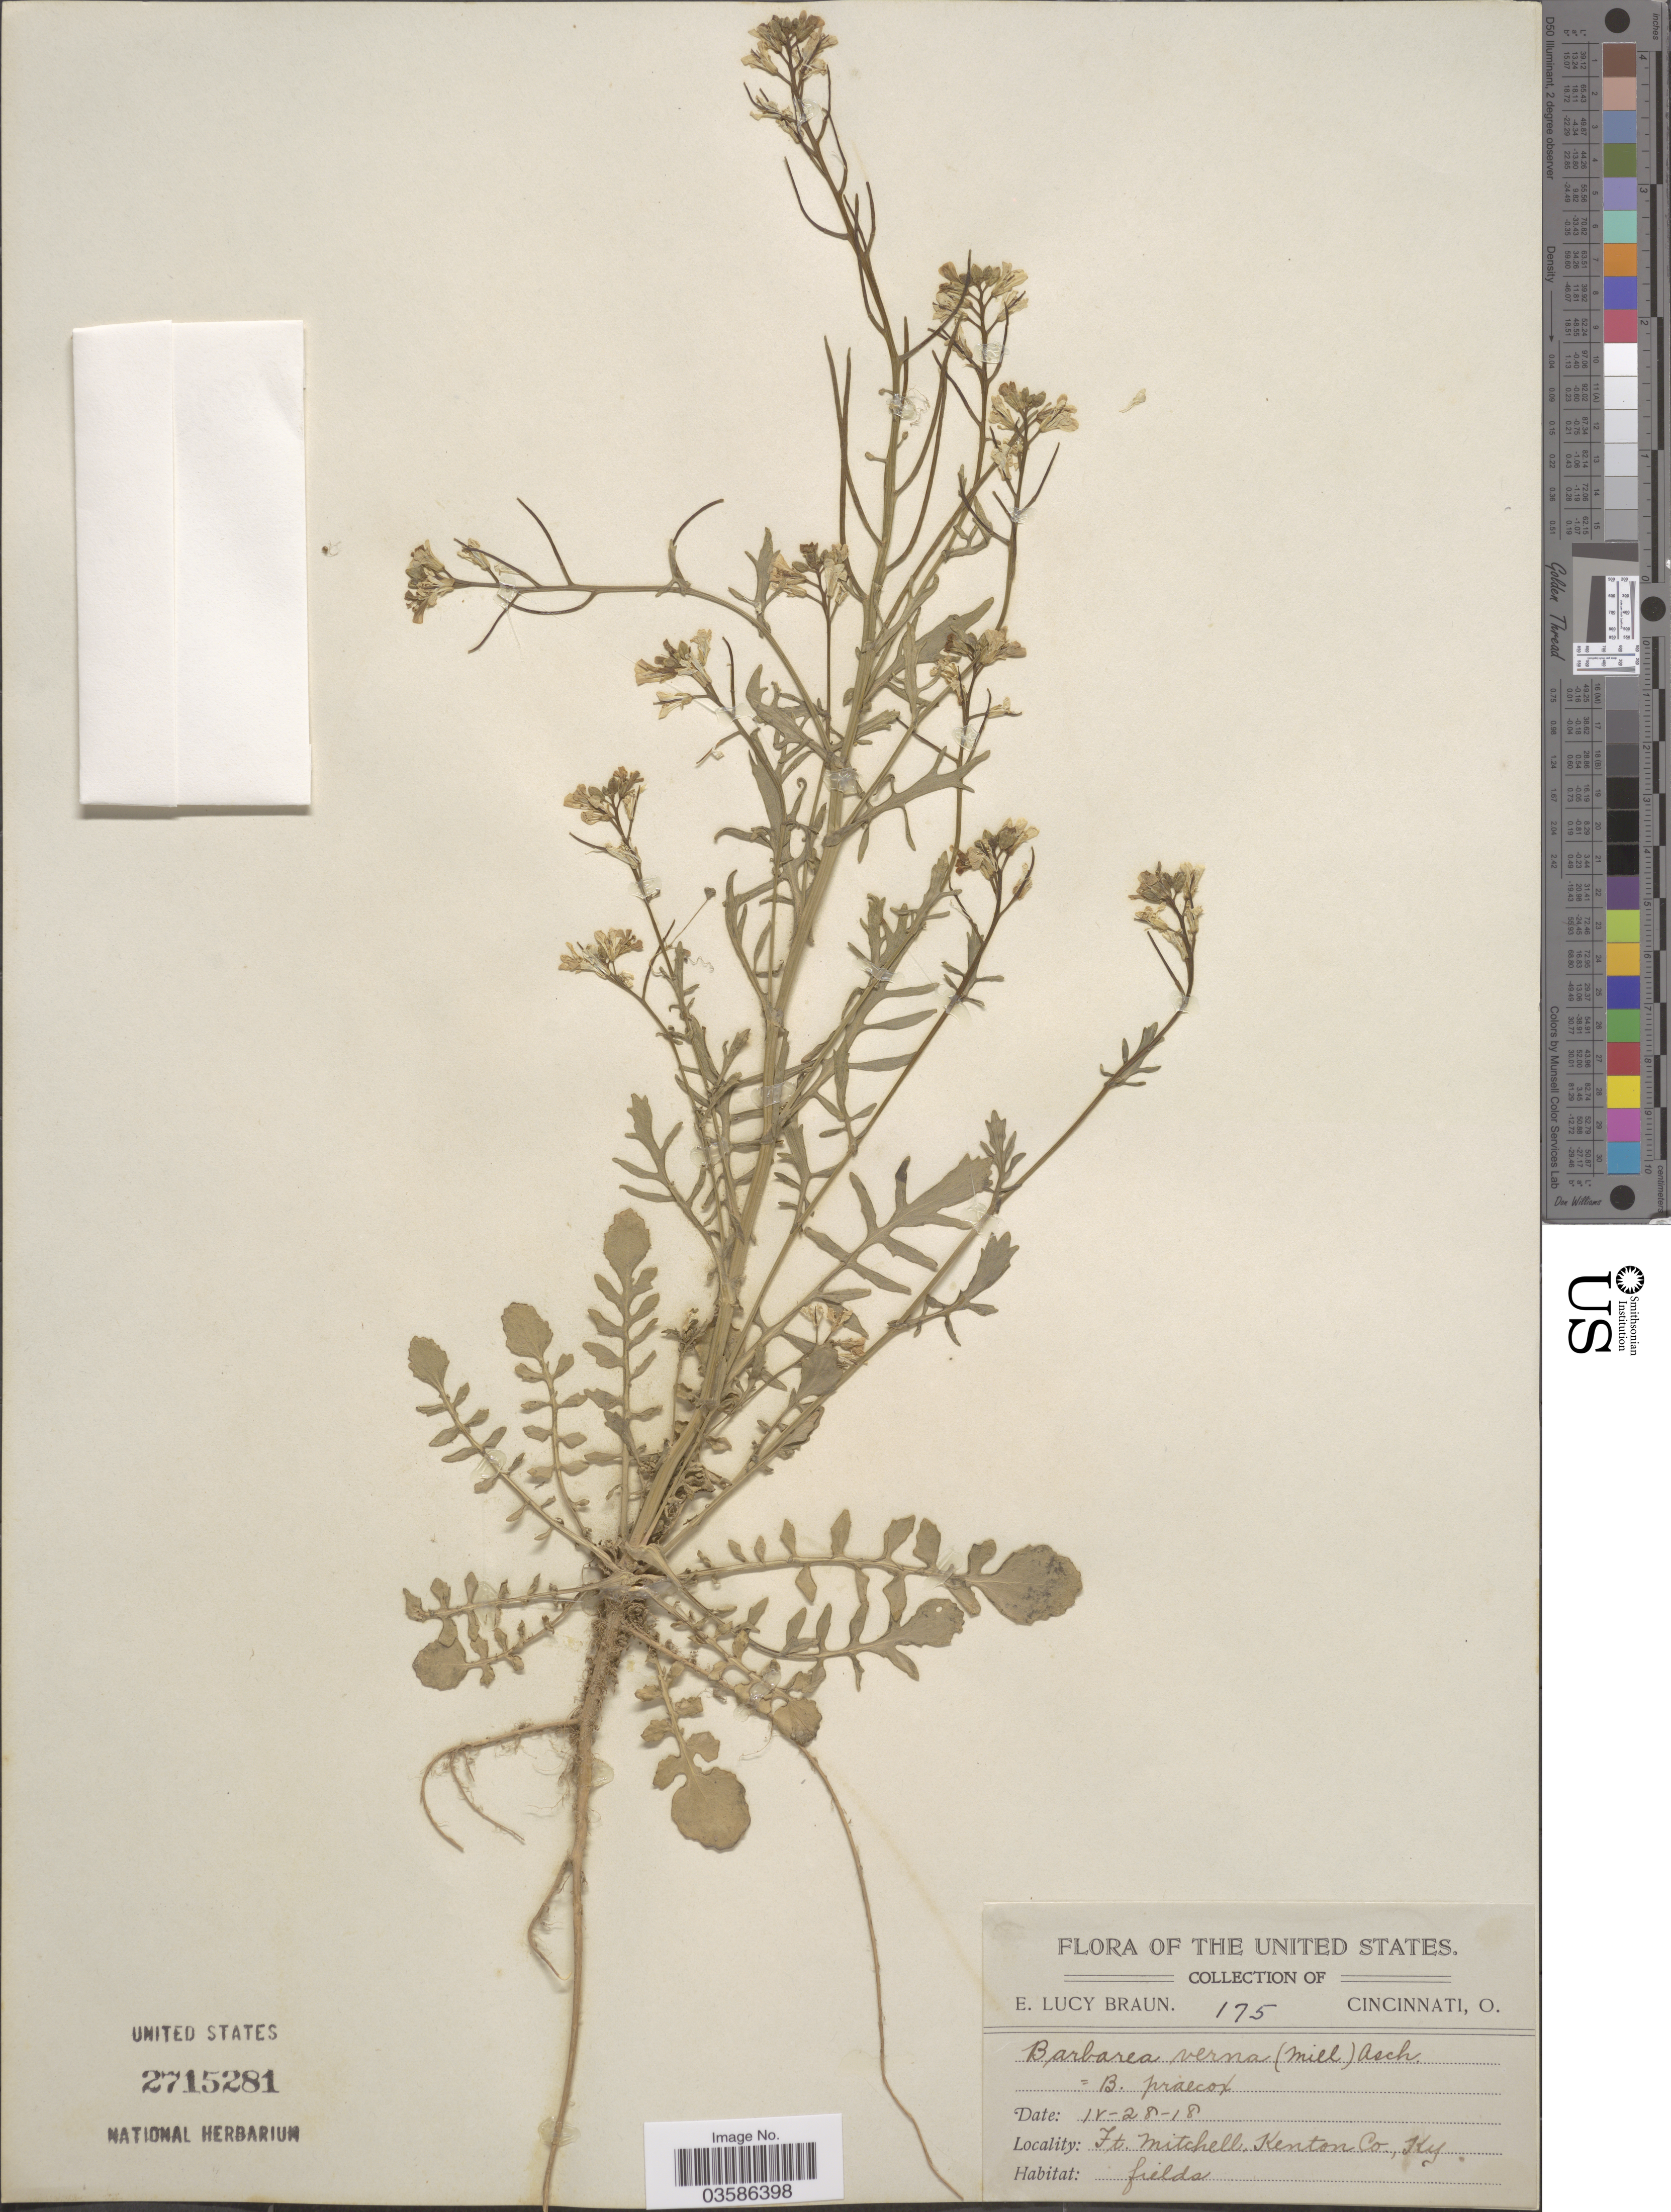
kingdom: Plantae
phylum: Tracheophyta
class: Magnoliopsida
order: Brassicales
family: Brassicaceae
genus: Barbarea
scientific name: Barbarea verna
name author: (Mill.) Asch.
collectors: E. L. Braun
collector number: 175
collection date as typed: Transcribed d/m/y: 28/4/18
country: United States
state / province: Kentucky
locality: Ft. Mitchell, Kenton Co.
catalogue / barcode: US 2715281